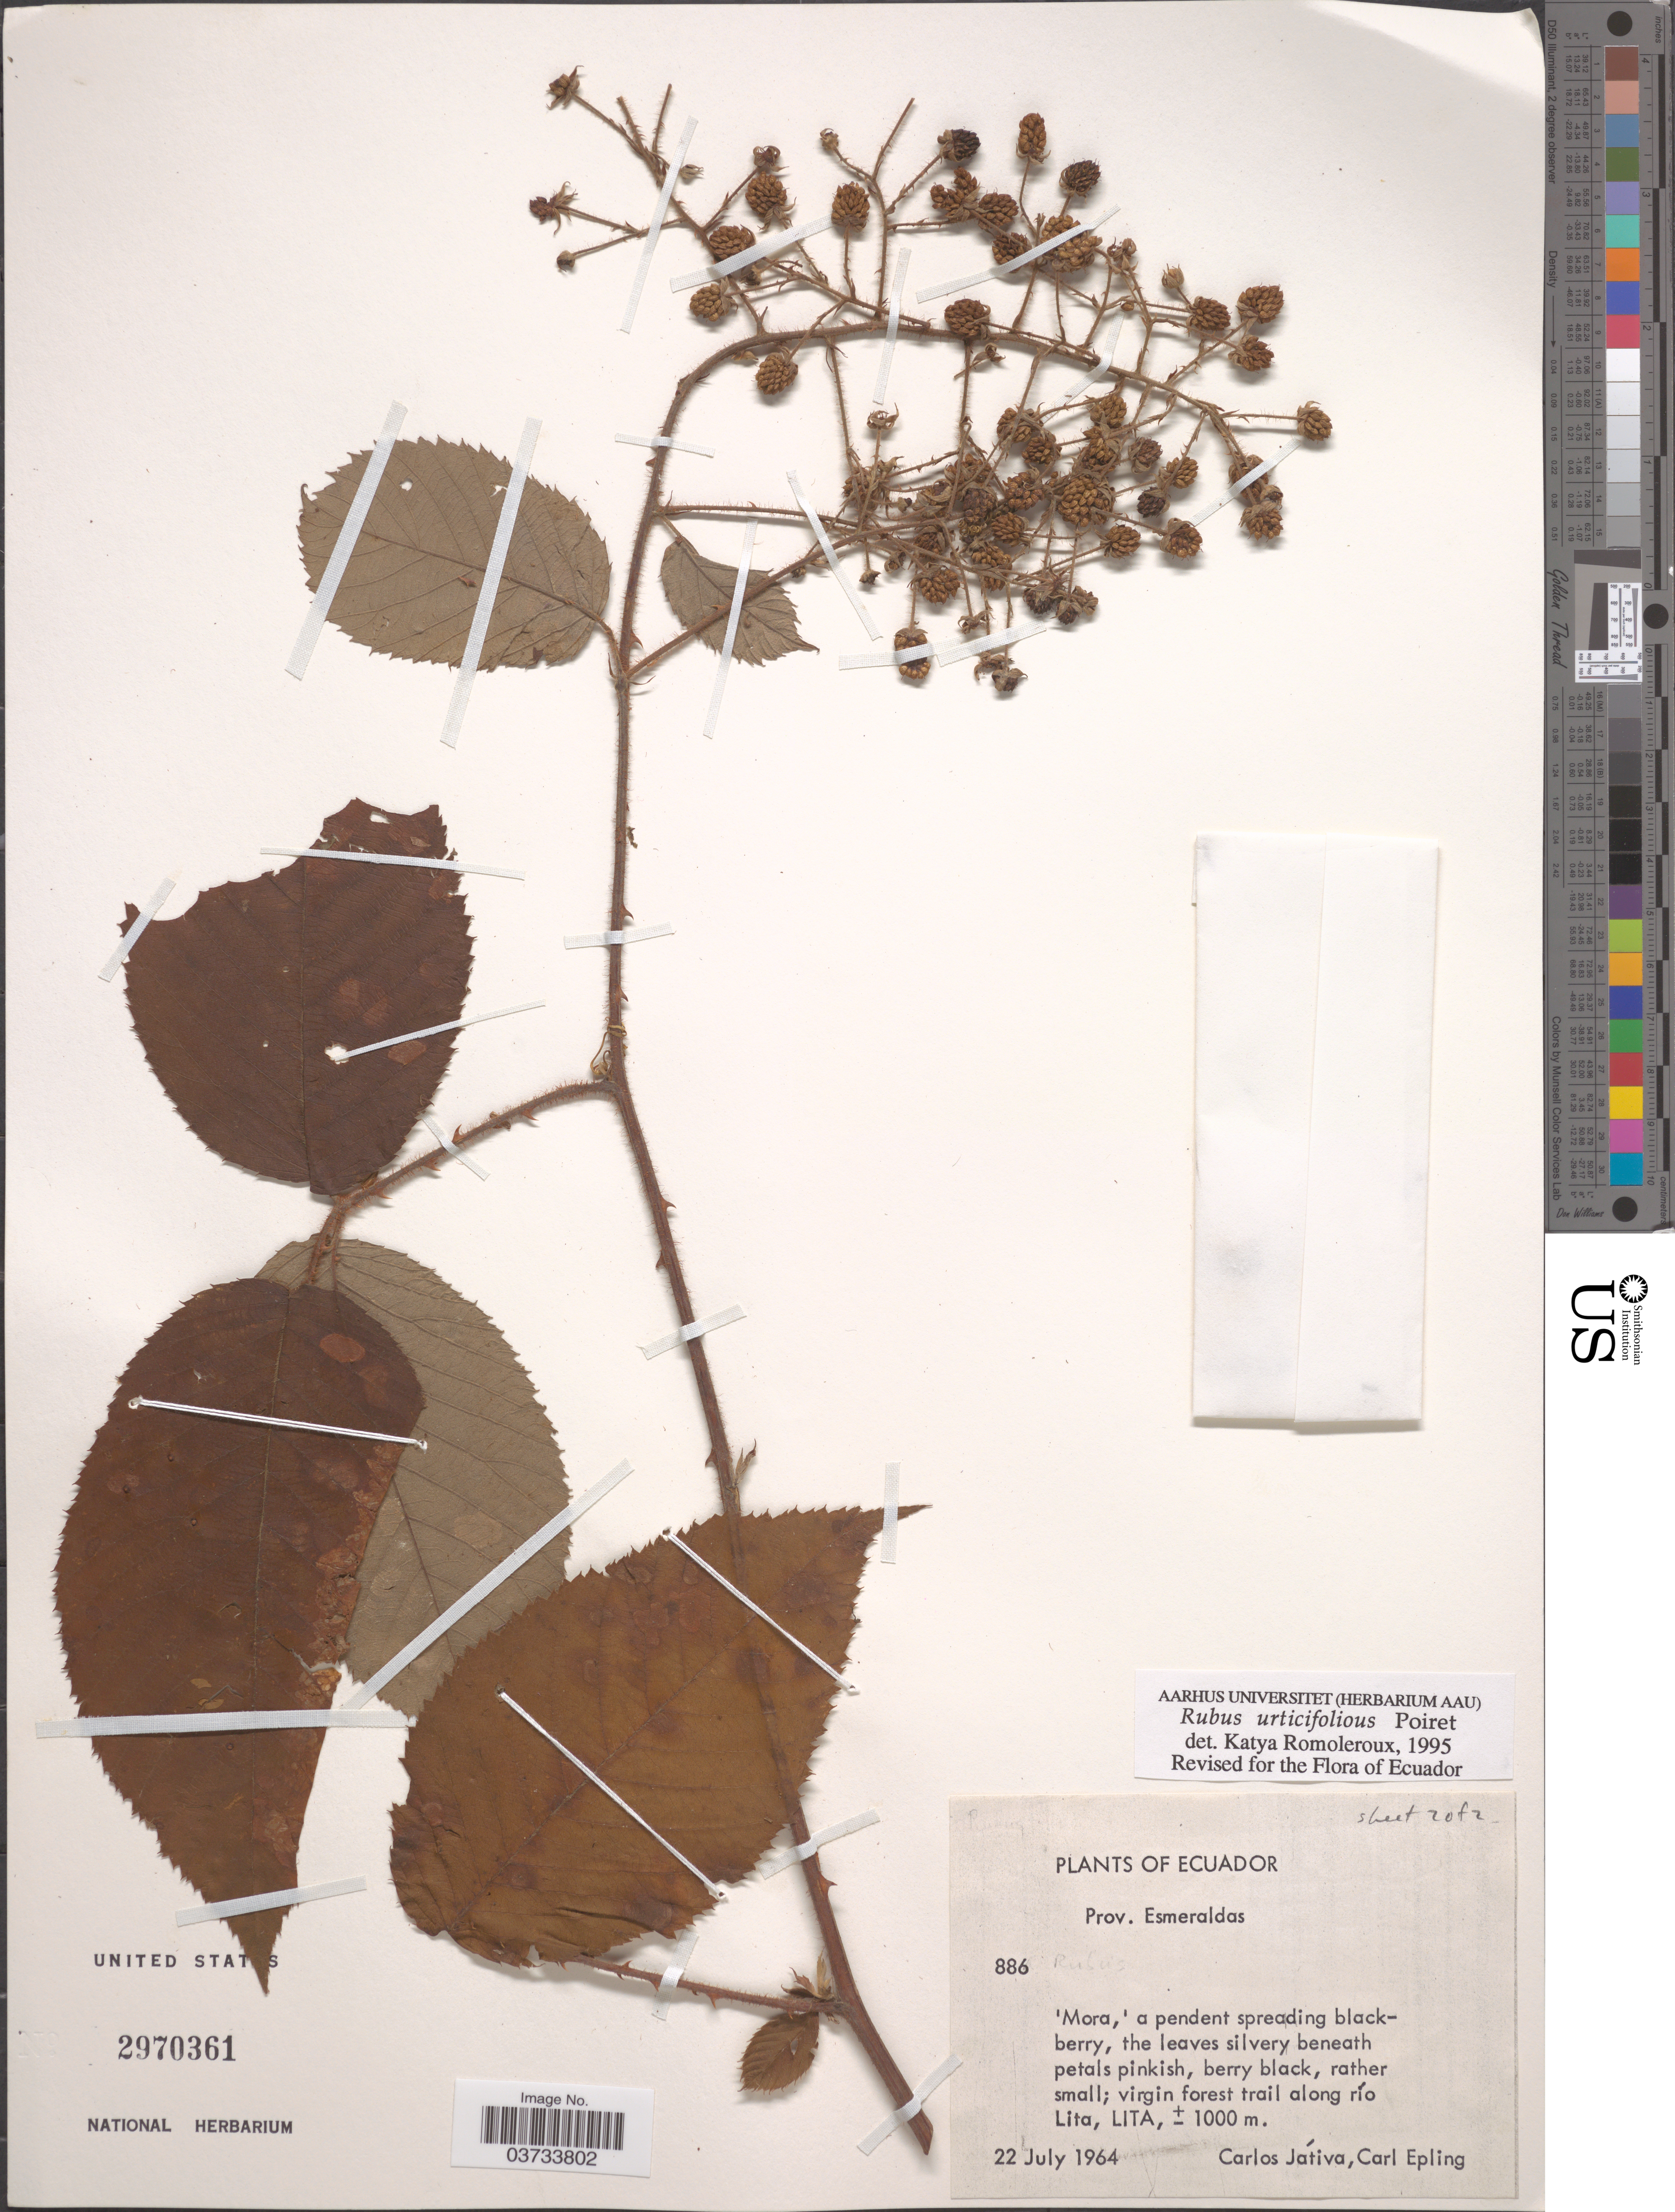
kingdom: Plantae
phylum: Tracheophyta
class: Magnoliopsida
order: Rosales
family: Rosaceae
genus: Rubus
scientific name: Rubus urticifolius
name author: Poir.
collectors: C. D. Játiva & C. C. Epling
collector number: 886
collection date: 1964-07-22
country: Ecuador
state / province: Esmeraldas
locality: Virgin forest trail along río Lita.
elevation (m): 1000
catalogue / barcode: US 2970361